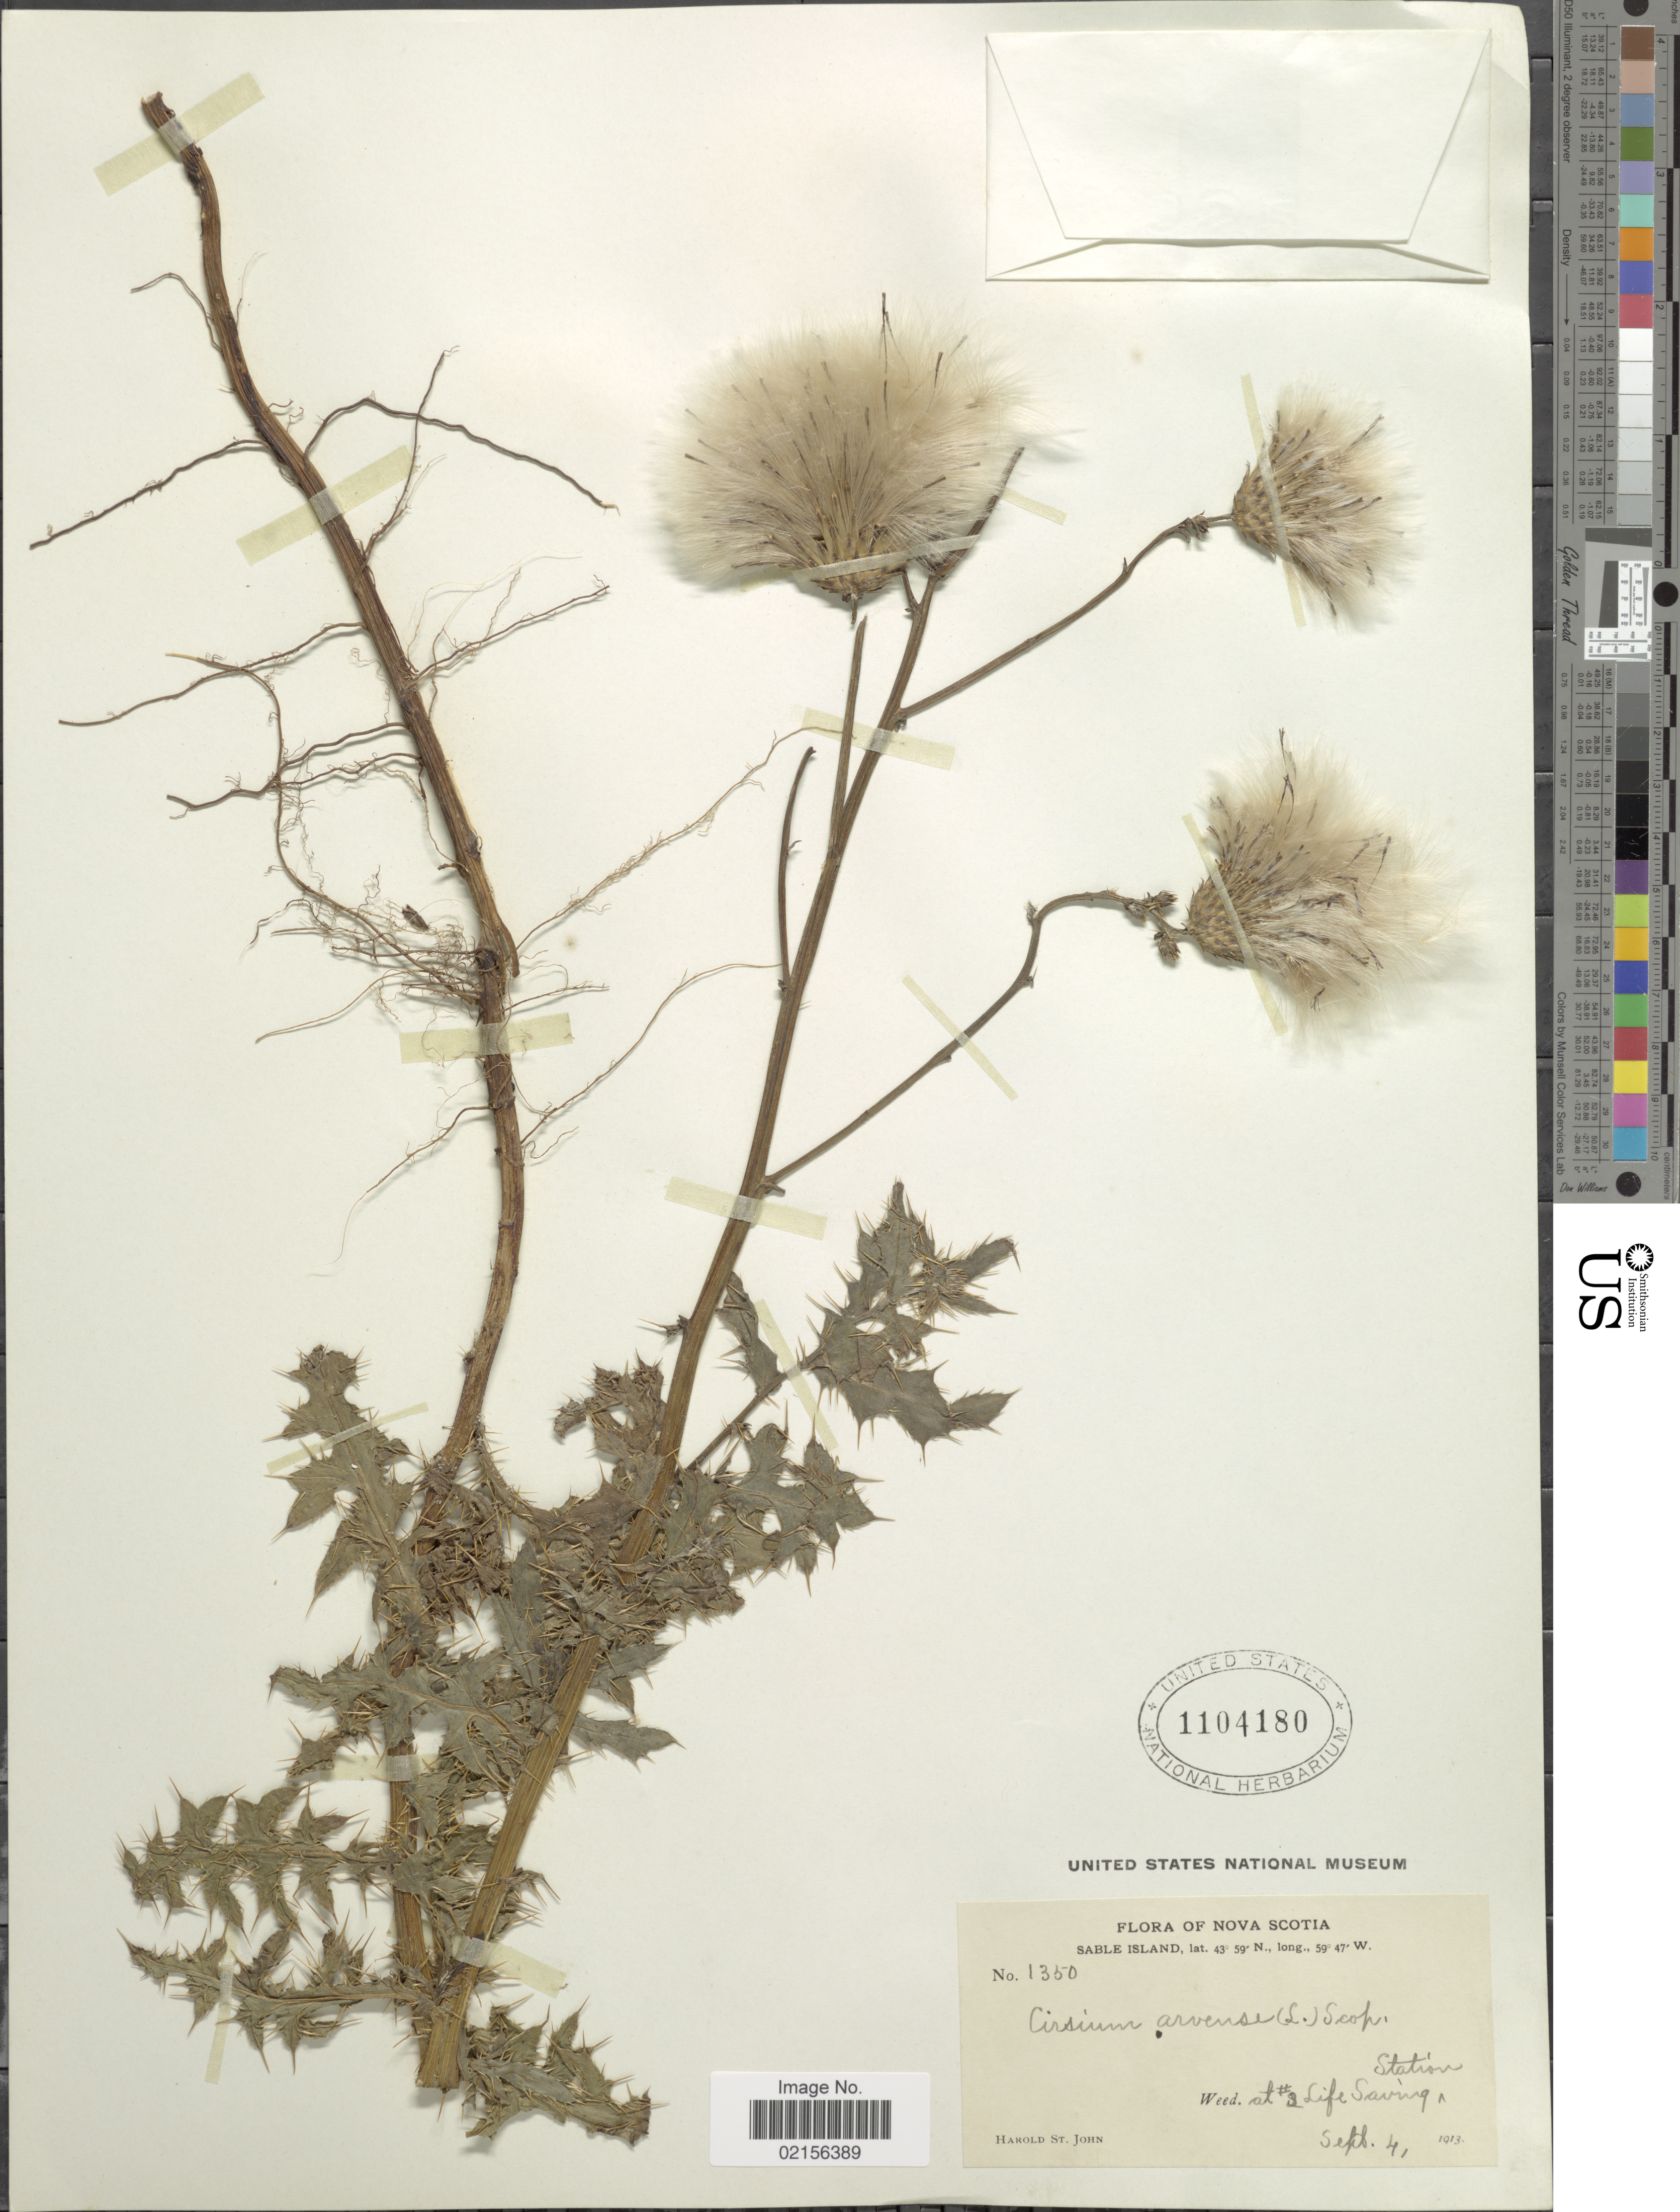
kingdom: Plantae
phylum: Tracheophyta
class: Magnoliopsida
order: Asterales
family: Asteraceae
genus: Cirsium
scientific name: Cirsium arvense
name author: (L.) Scop.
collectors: H. St. John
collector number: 1350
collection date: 1913-09-04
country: Canada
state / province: Nova Scotia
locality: Sable Island, Weed at # 3 Life Saving Station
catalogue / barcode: US 1104180